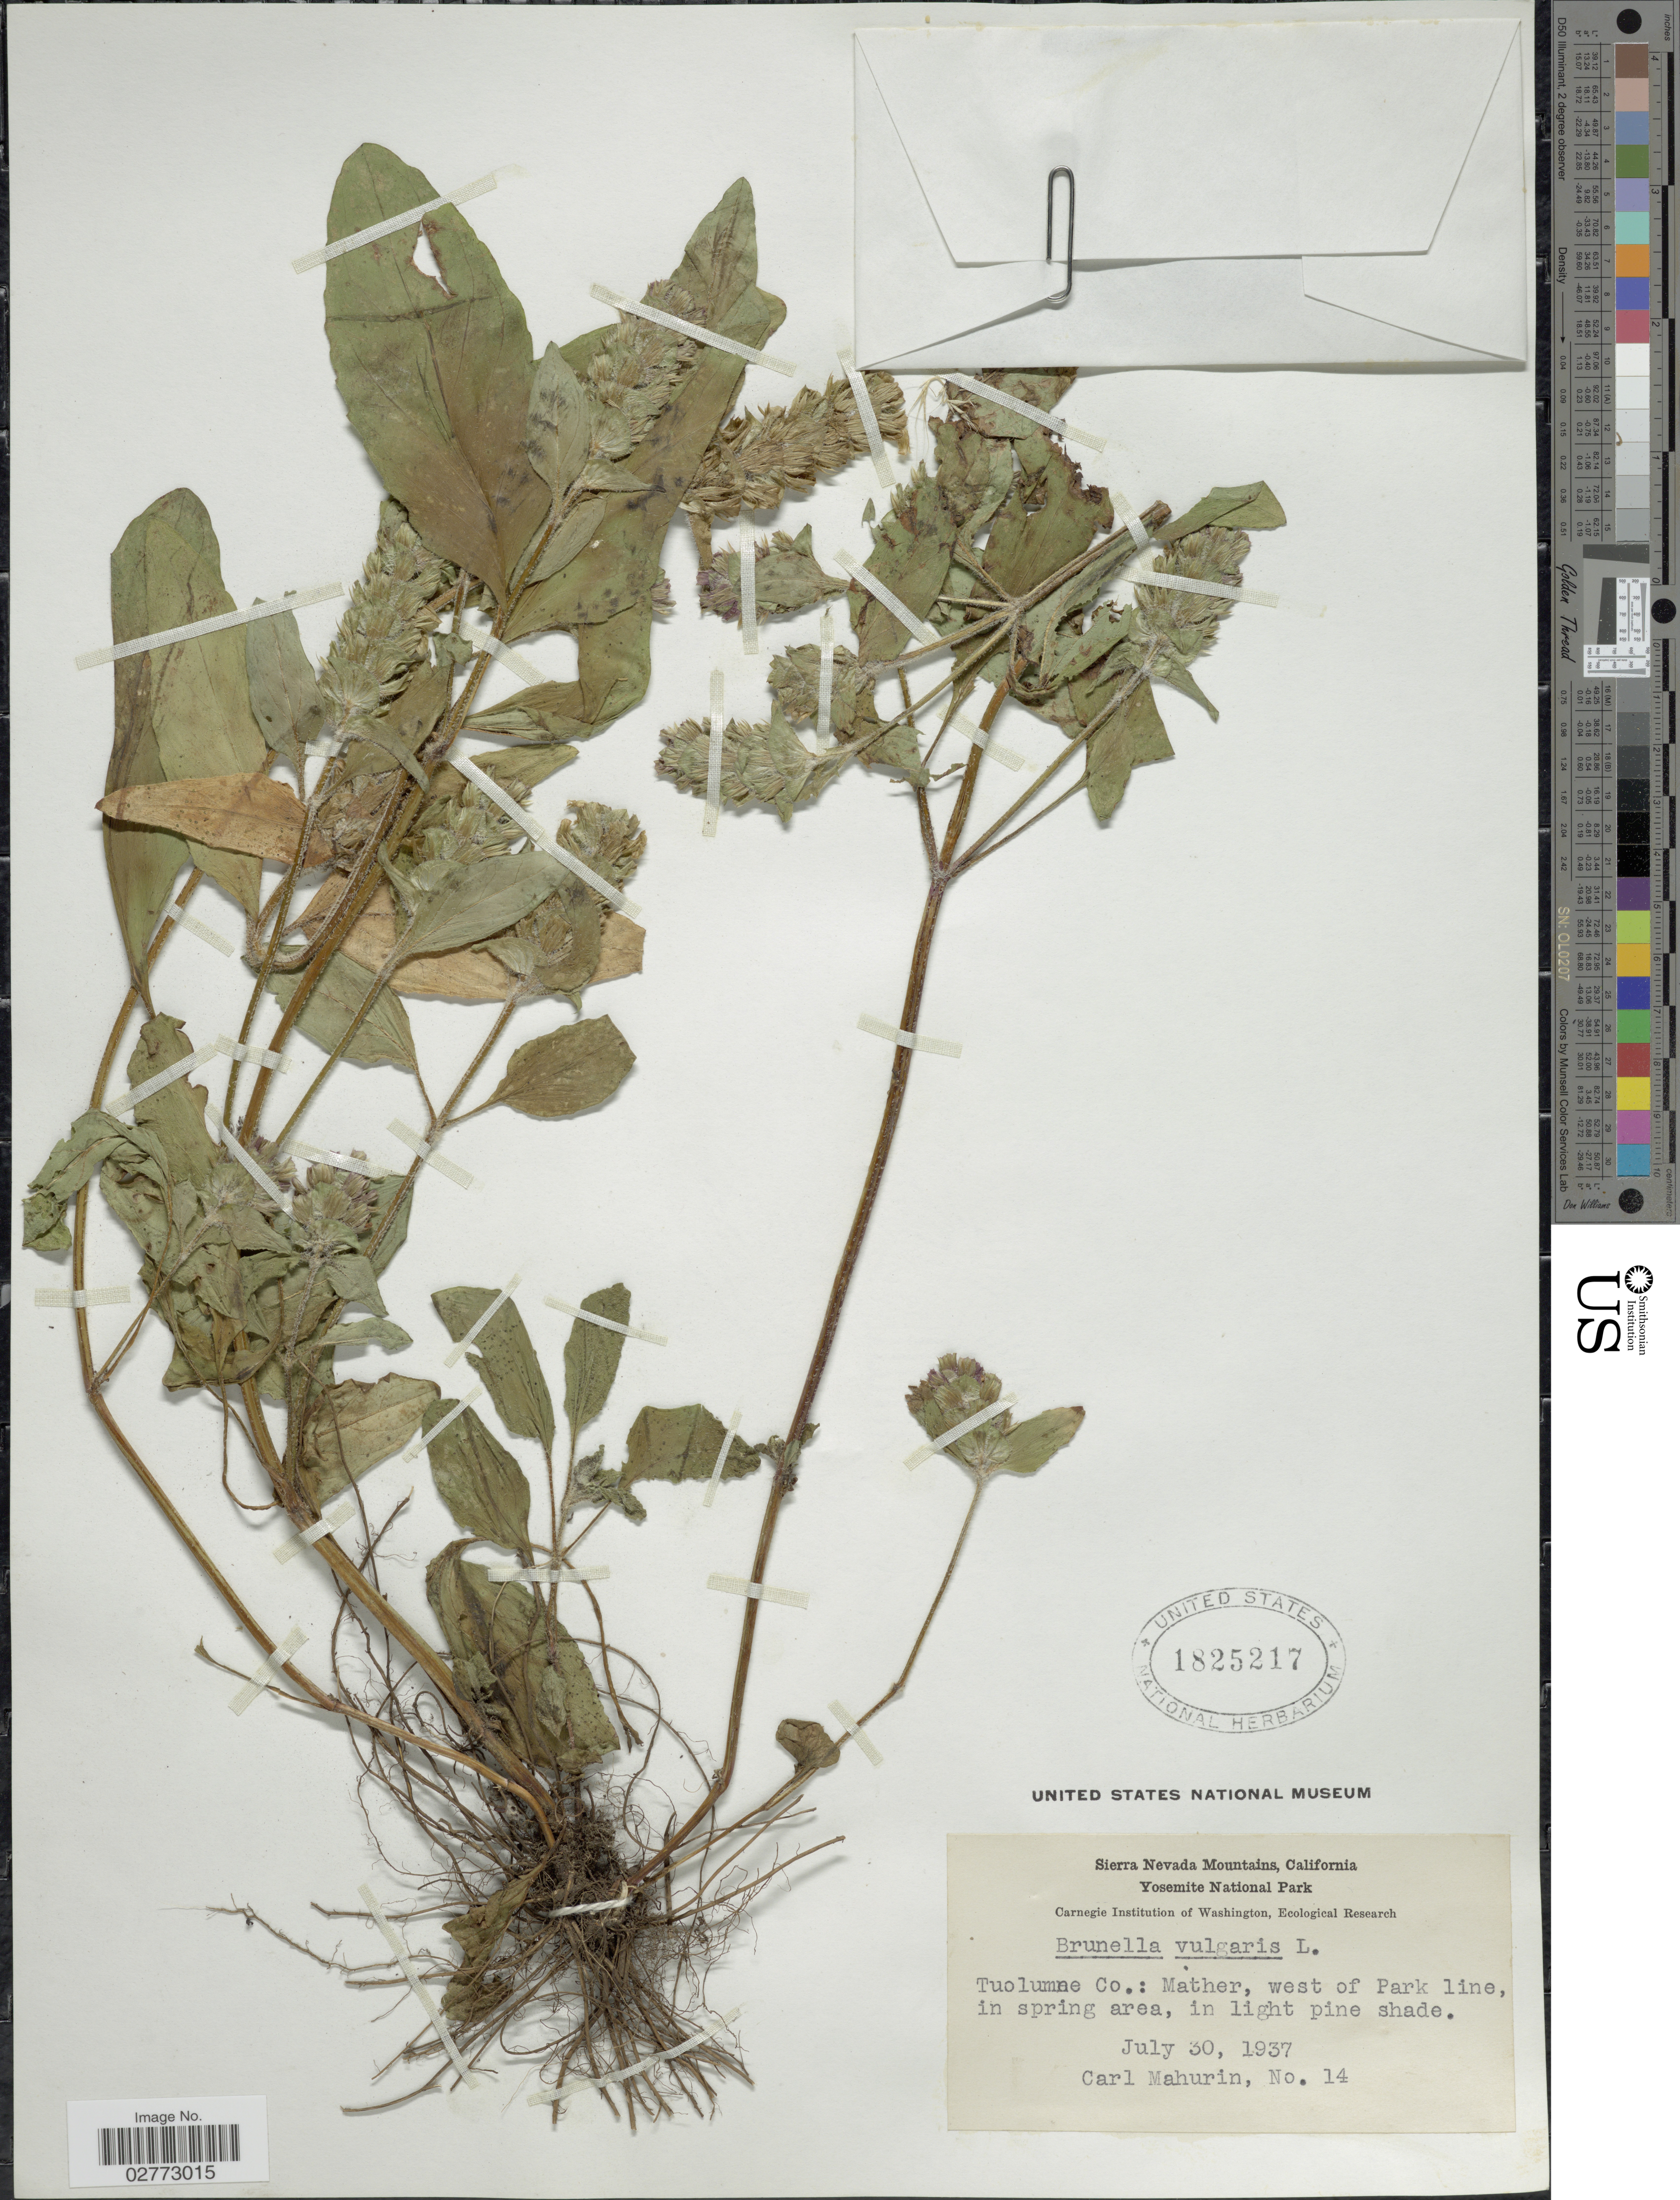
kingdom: Plantae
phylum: Tracheophyta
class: Magnoliopsida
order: Lamiales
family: Lamiaceae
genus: Prunella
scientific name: Prunella vulgaris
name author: L.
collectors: C. Mahurin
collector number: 14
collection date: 1937-07-30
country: United States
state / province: California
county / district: Tuolumne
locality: Sierra Nevada Mountains. Yosemite National Park. Tuolumne Co.: Mather, west of Park line, in spring area, in light pine shade.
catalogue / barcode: US 1825217